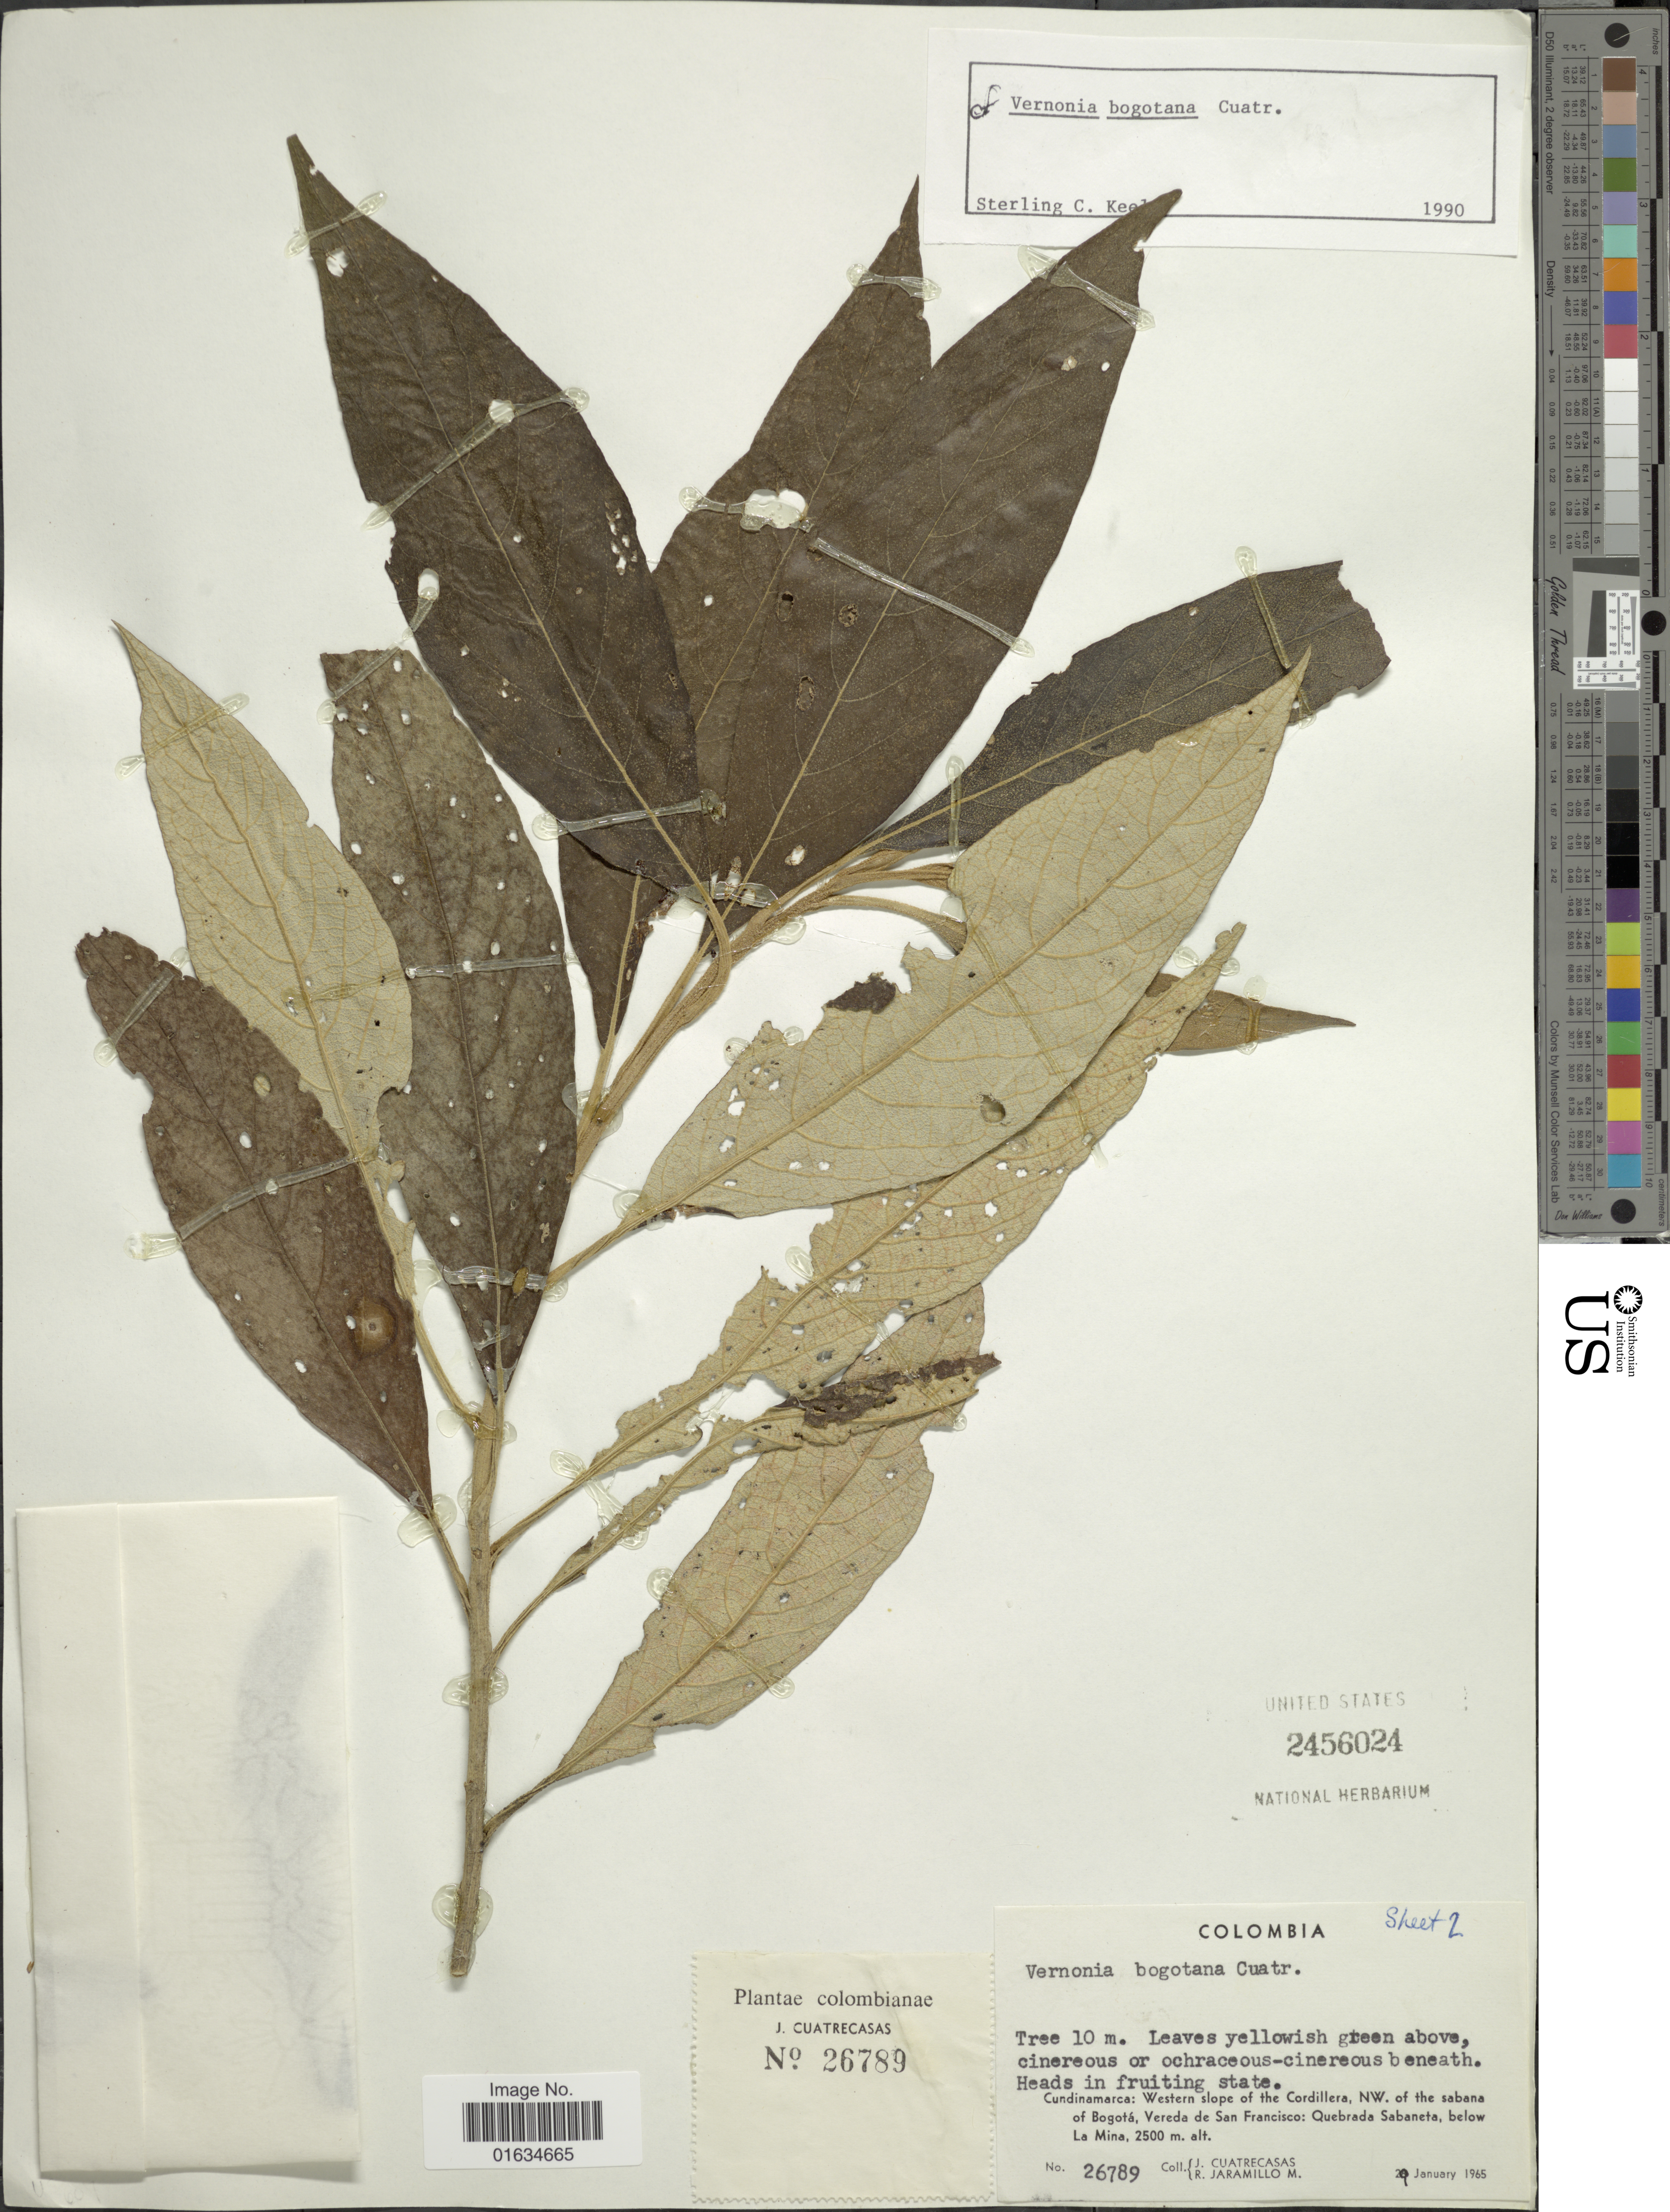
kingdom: Plantae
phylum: Tracheophyta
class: Magnoliopsida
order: Asterales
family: Asteraceae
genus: Critoniopsis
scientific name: Critoniopsis bogotana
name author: (Cuatrec.) H. Rob.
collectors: J. Cuatrecasas & R. Jaramillo M.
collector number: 26789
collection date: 1965-01-29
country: Colombia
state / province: Cundinamarca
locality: Western slope of the Cordillera, NW of the sabana of Bogotá, Vereda de San Francisco: Quebrada Sabaneta, below La Mina.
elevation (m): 2500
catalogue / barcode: US 2456024